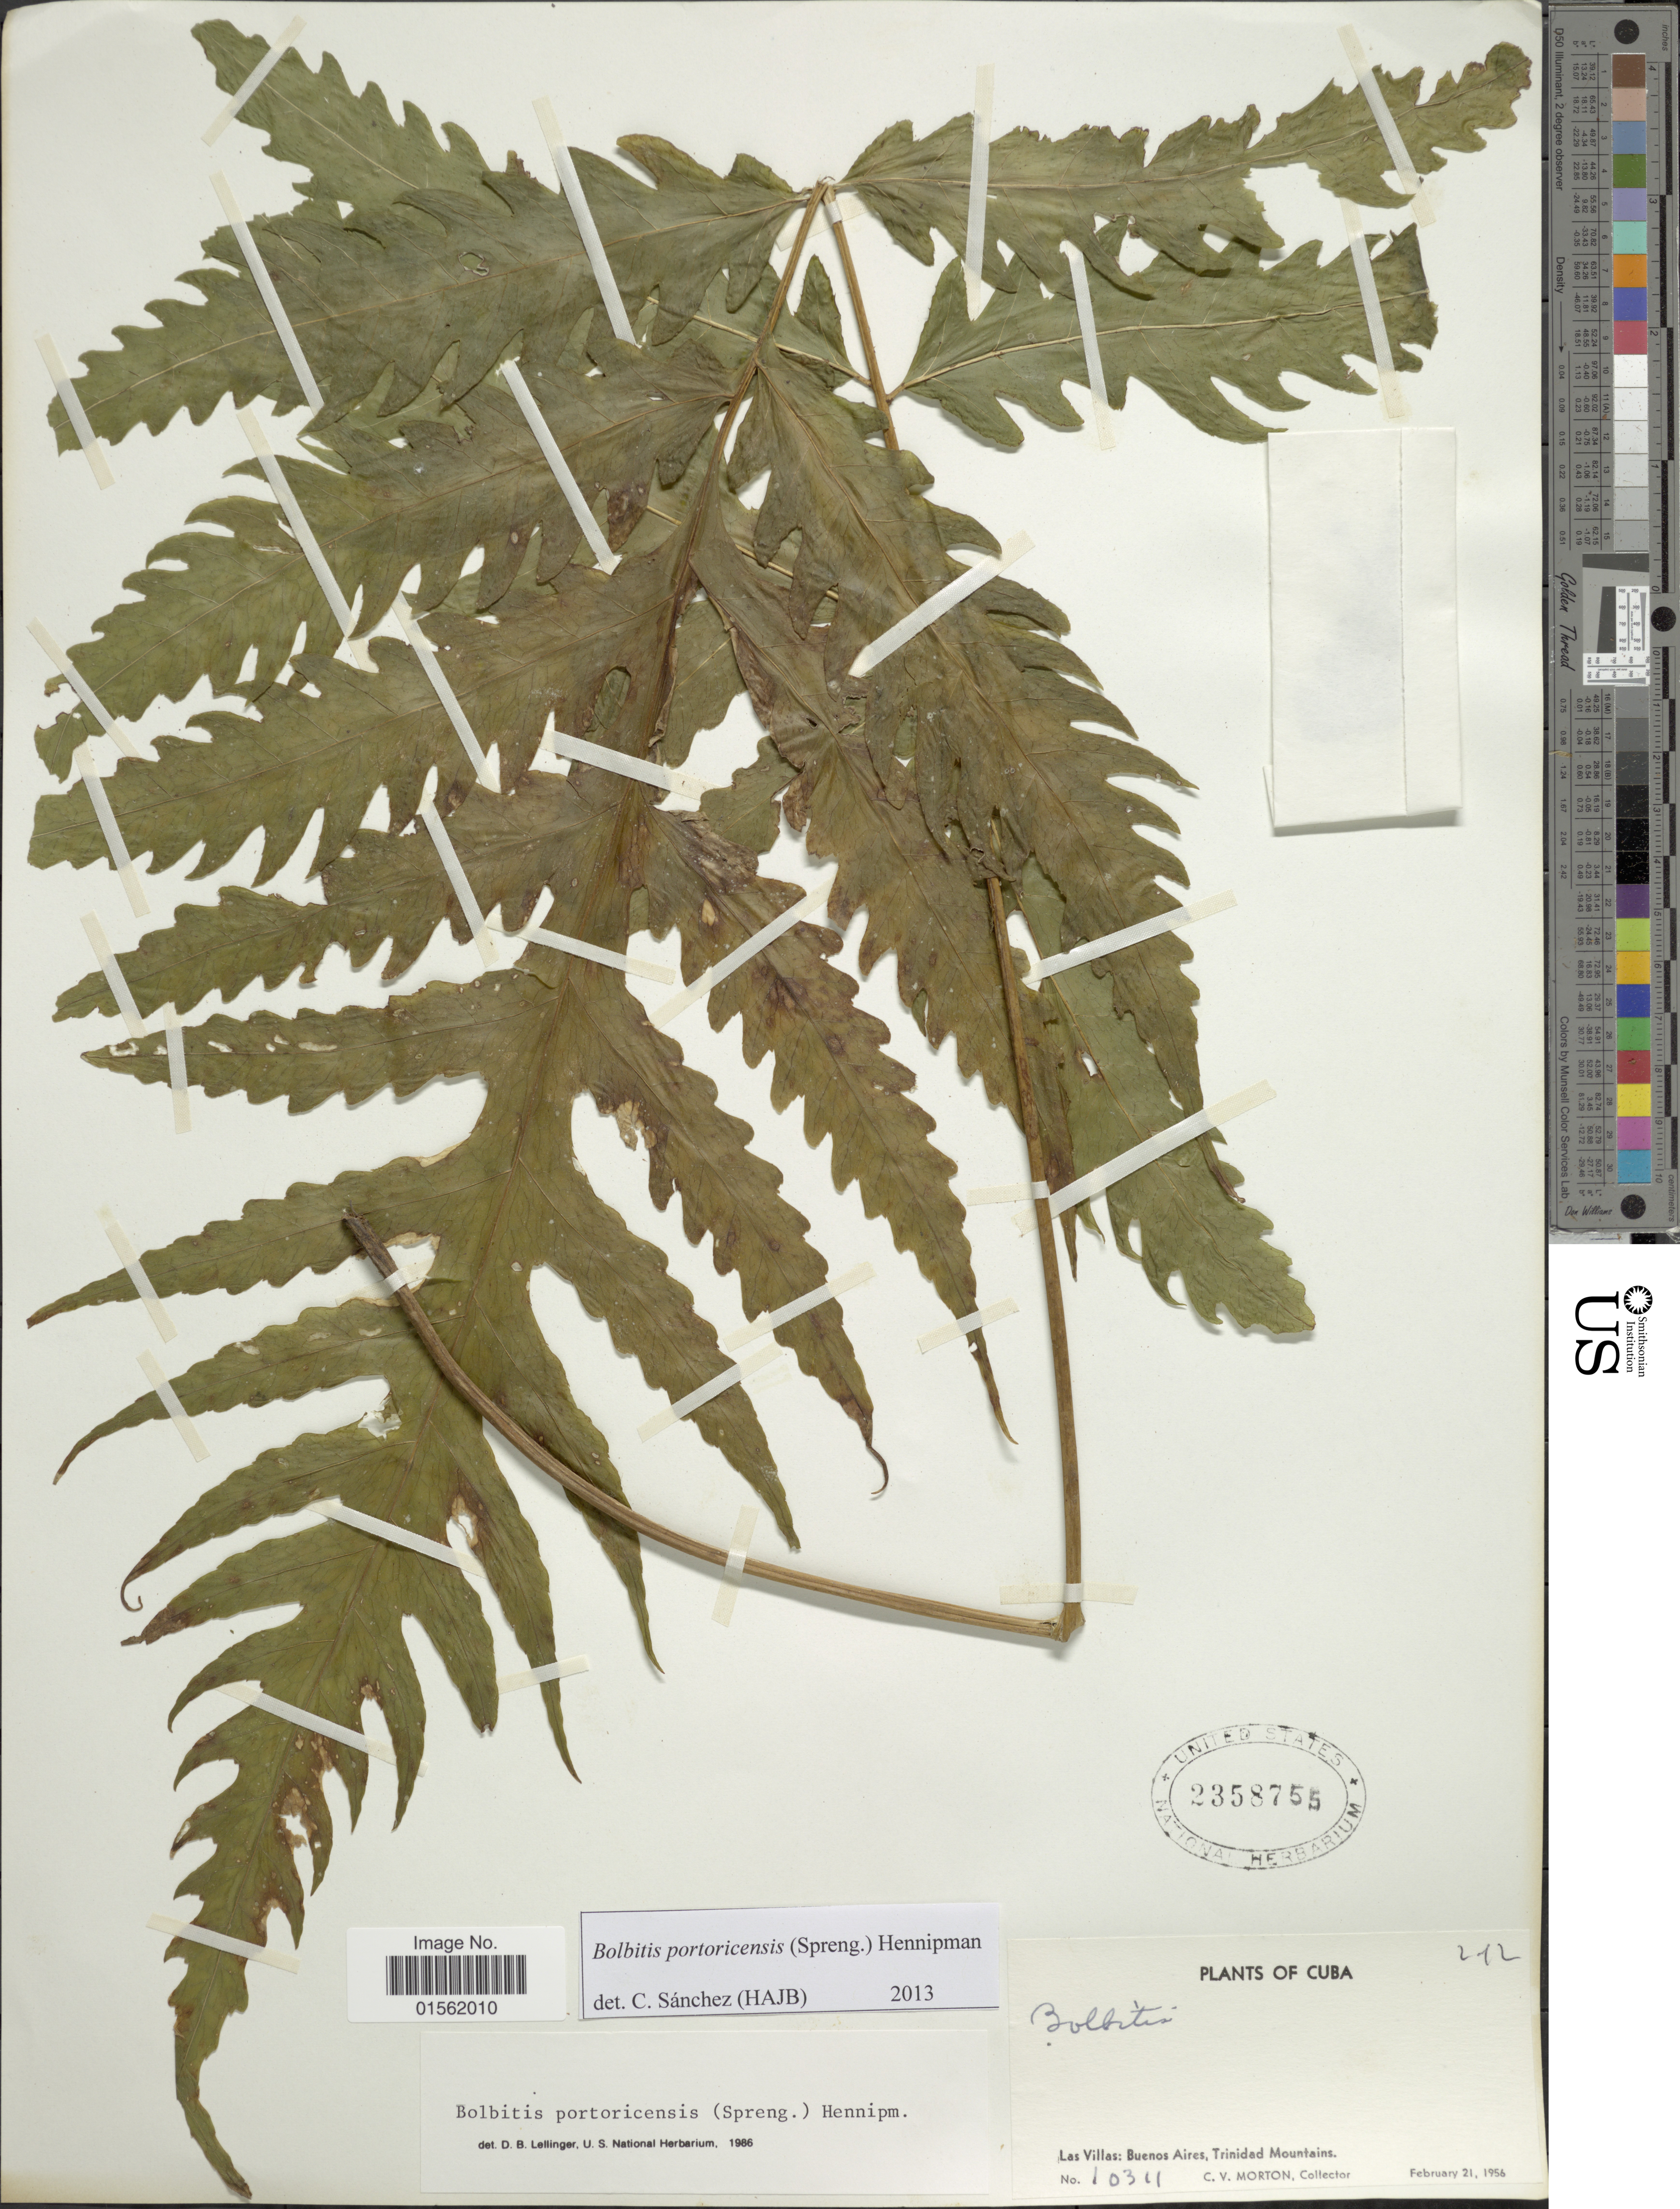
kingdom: Plantae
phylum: Tracheophyta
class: Polypodiopsida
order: Polypodiales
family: Dryopteridaceae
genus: Bolbitis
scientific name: Bolbitis portoricensis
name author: (Spreng.) Hennipman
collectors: C. V. Morton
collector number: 10311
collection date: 1956-02-21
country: Cuba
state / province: Las Villas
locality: Buenos Aires, Trinidad Mountains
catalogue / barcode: US 2358755